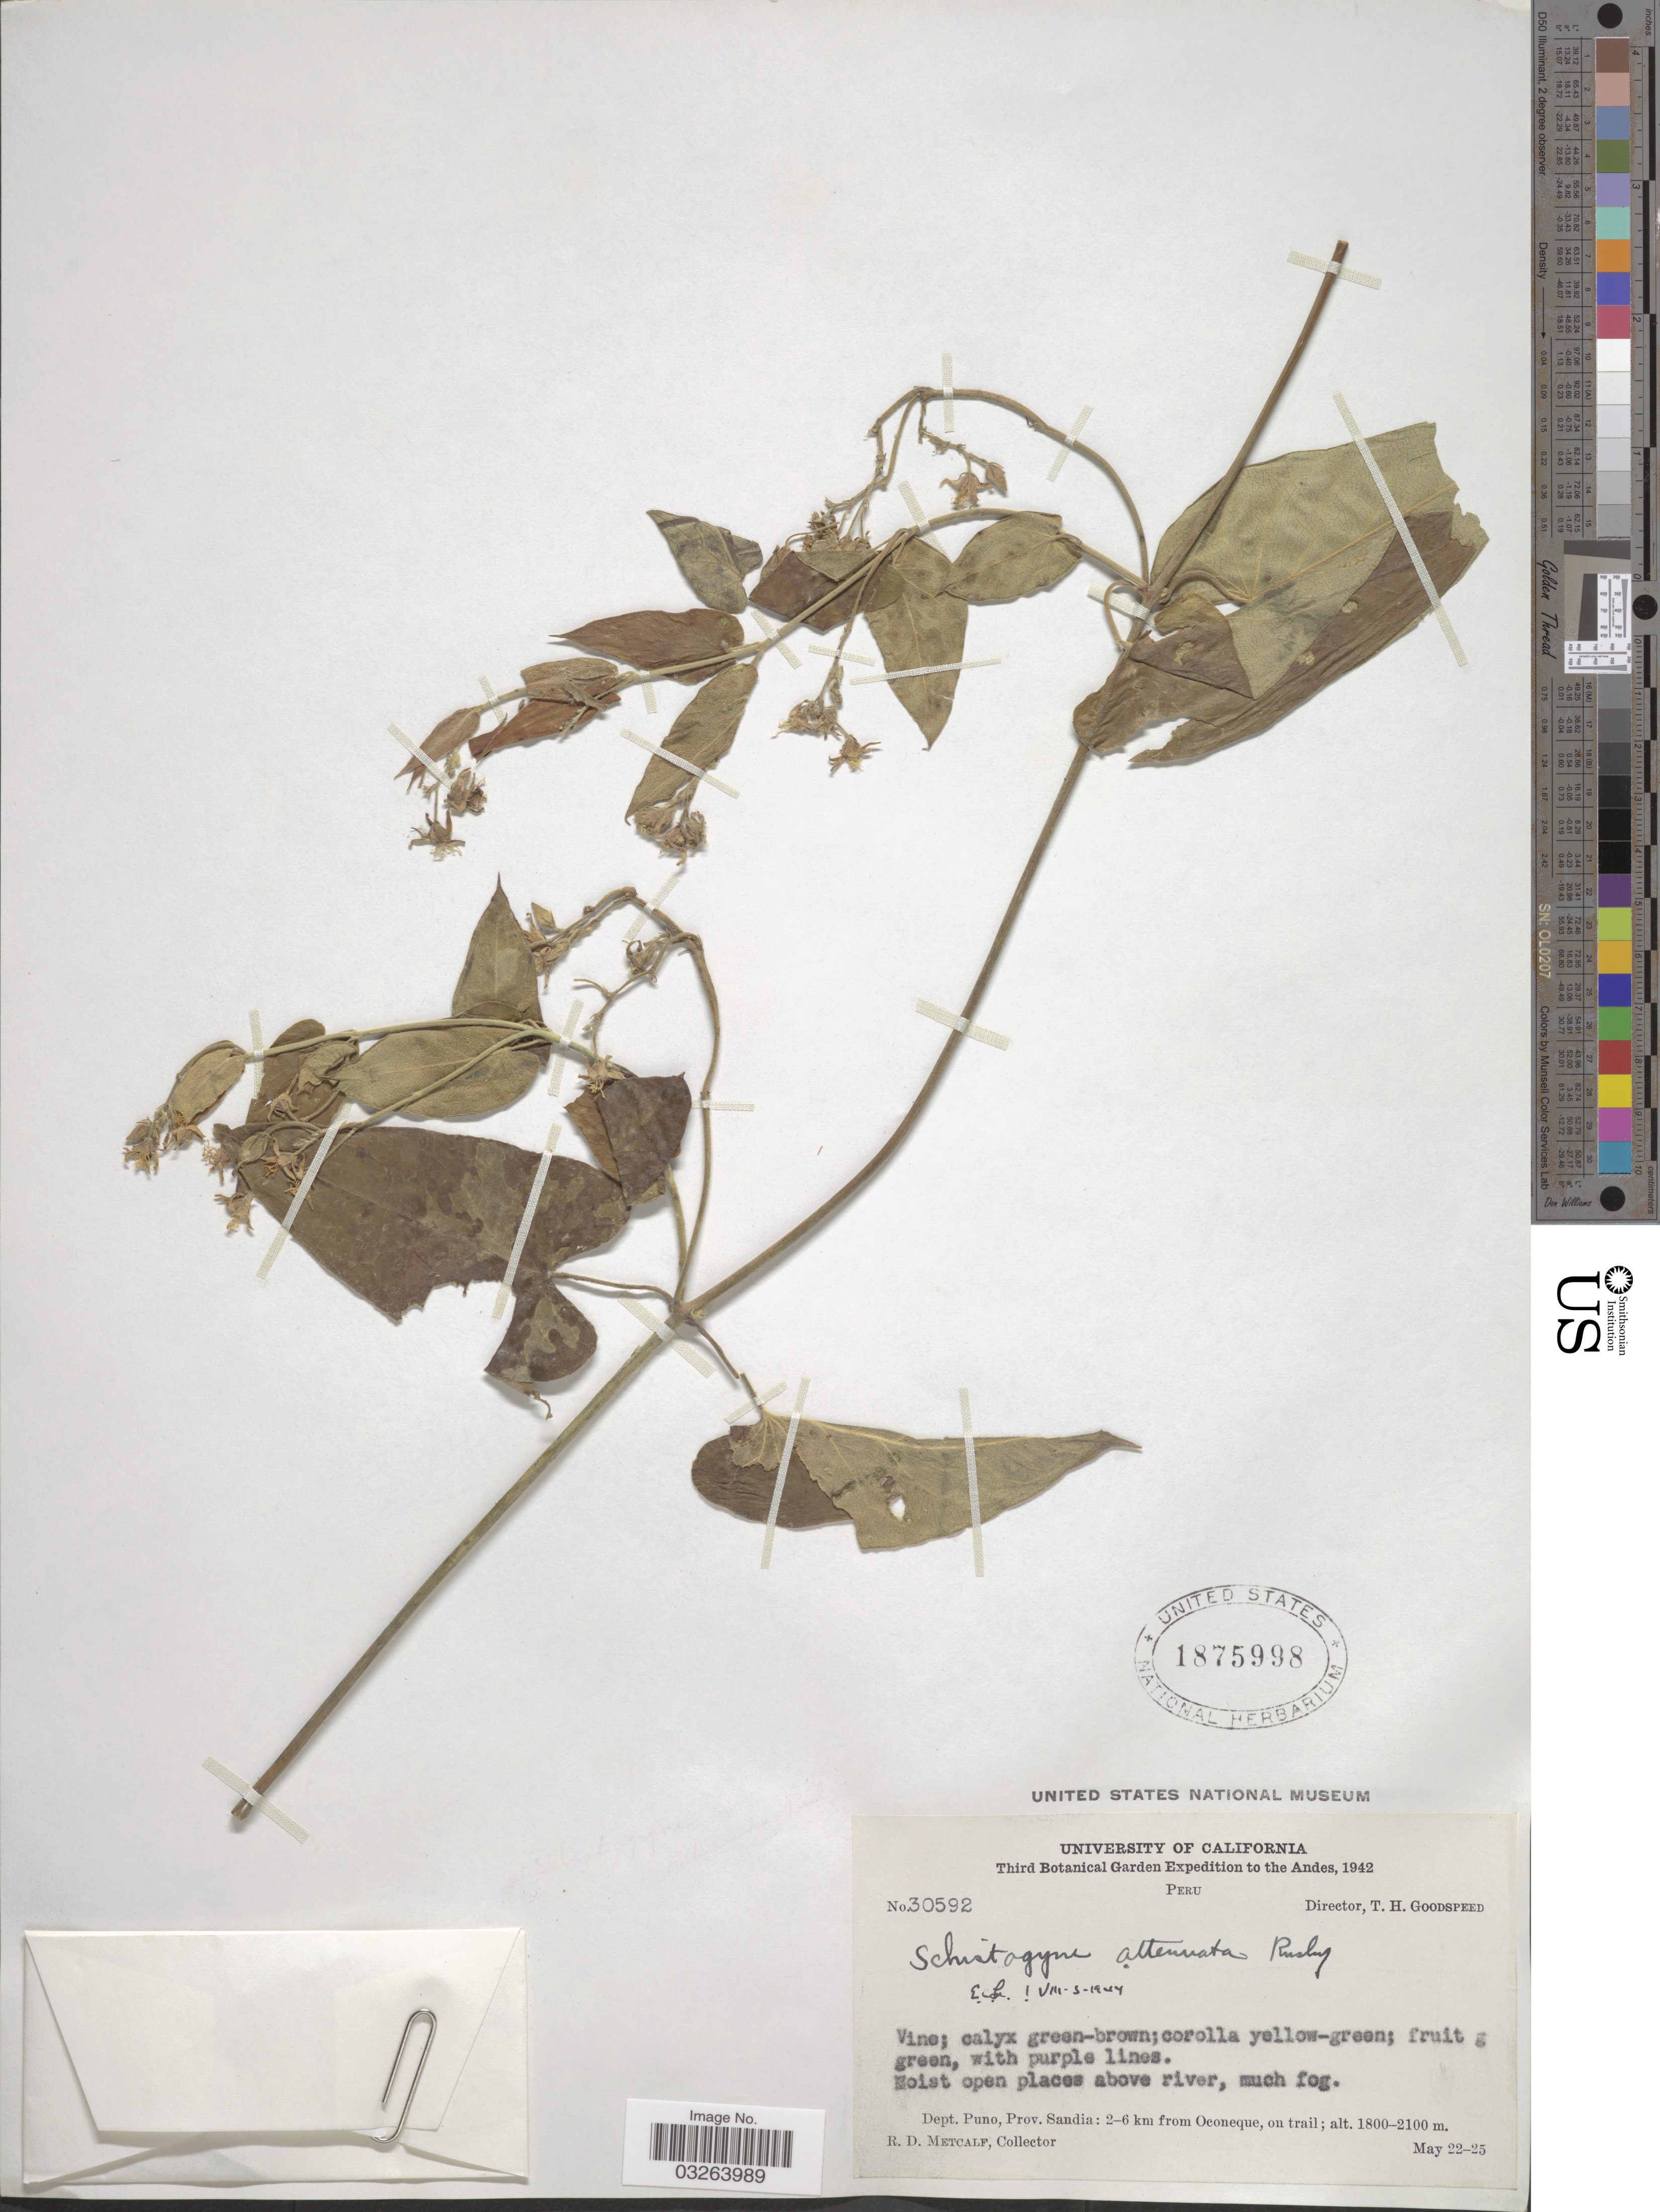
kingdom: Plantae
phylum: Tracheophyta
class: Magnoliopsida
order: Gentianales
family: Apocynaceae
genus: Schistogyne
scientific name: Schistogyne attenuata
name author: Rusby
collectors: R. D. Metcalf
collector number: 30592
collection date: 1942-05-22/1942-05-25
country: Peru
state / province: Puno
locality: The Andes. Moist open places above river. Dept. Puno, Prov. Sandia: 2-6 km from Oconeque, on trail.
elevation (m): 1800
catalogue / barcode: US 1875998